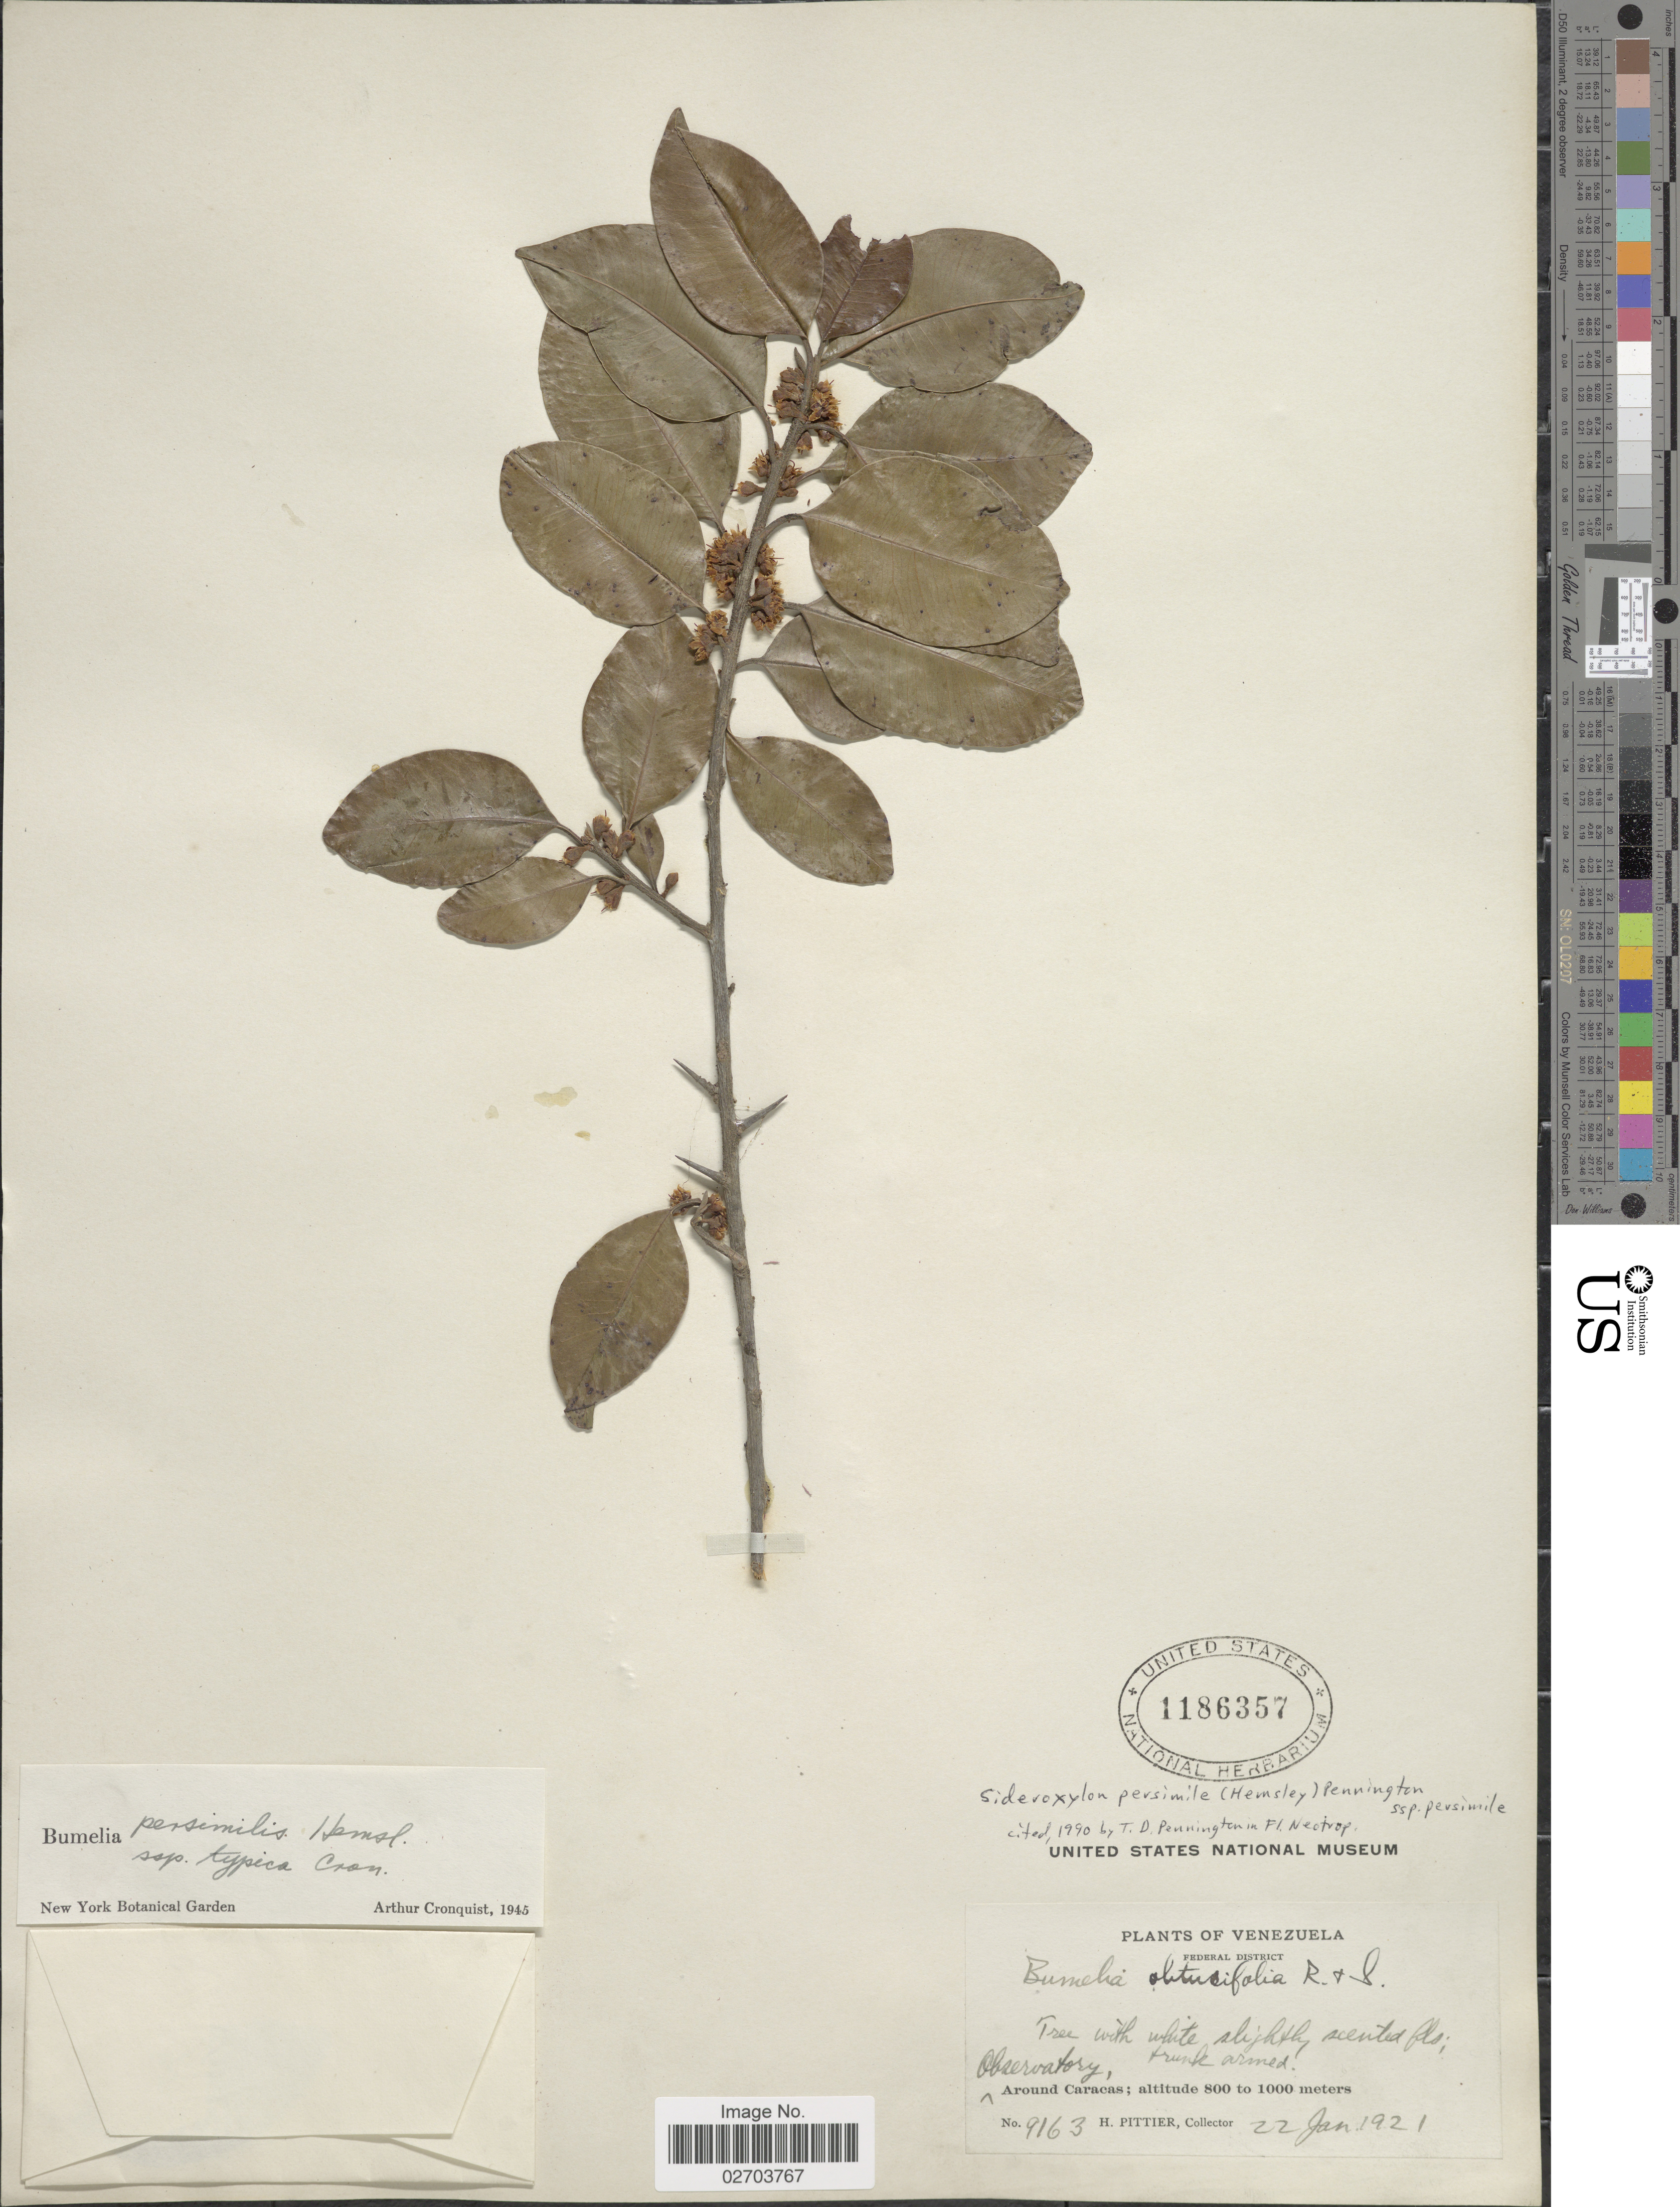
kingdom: Plantae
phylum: Tracheophyta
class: Magnoliopsida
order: Ericales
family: Sapotaceae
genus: Sideroxylon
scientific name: Sideroxylon persimile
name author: (Hemsl.) T.D. Penn.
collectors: H. F. Pittier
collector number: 9163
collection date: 1921-01-22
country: Venezuela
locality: Federal District. Observatory around Caracas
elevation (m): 800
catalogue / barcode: US 1186357